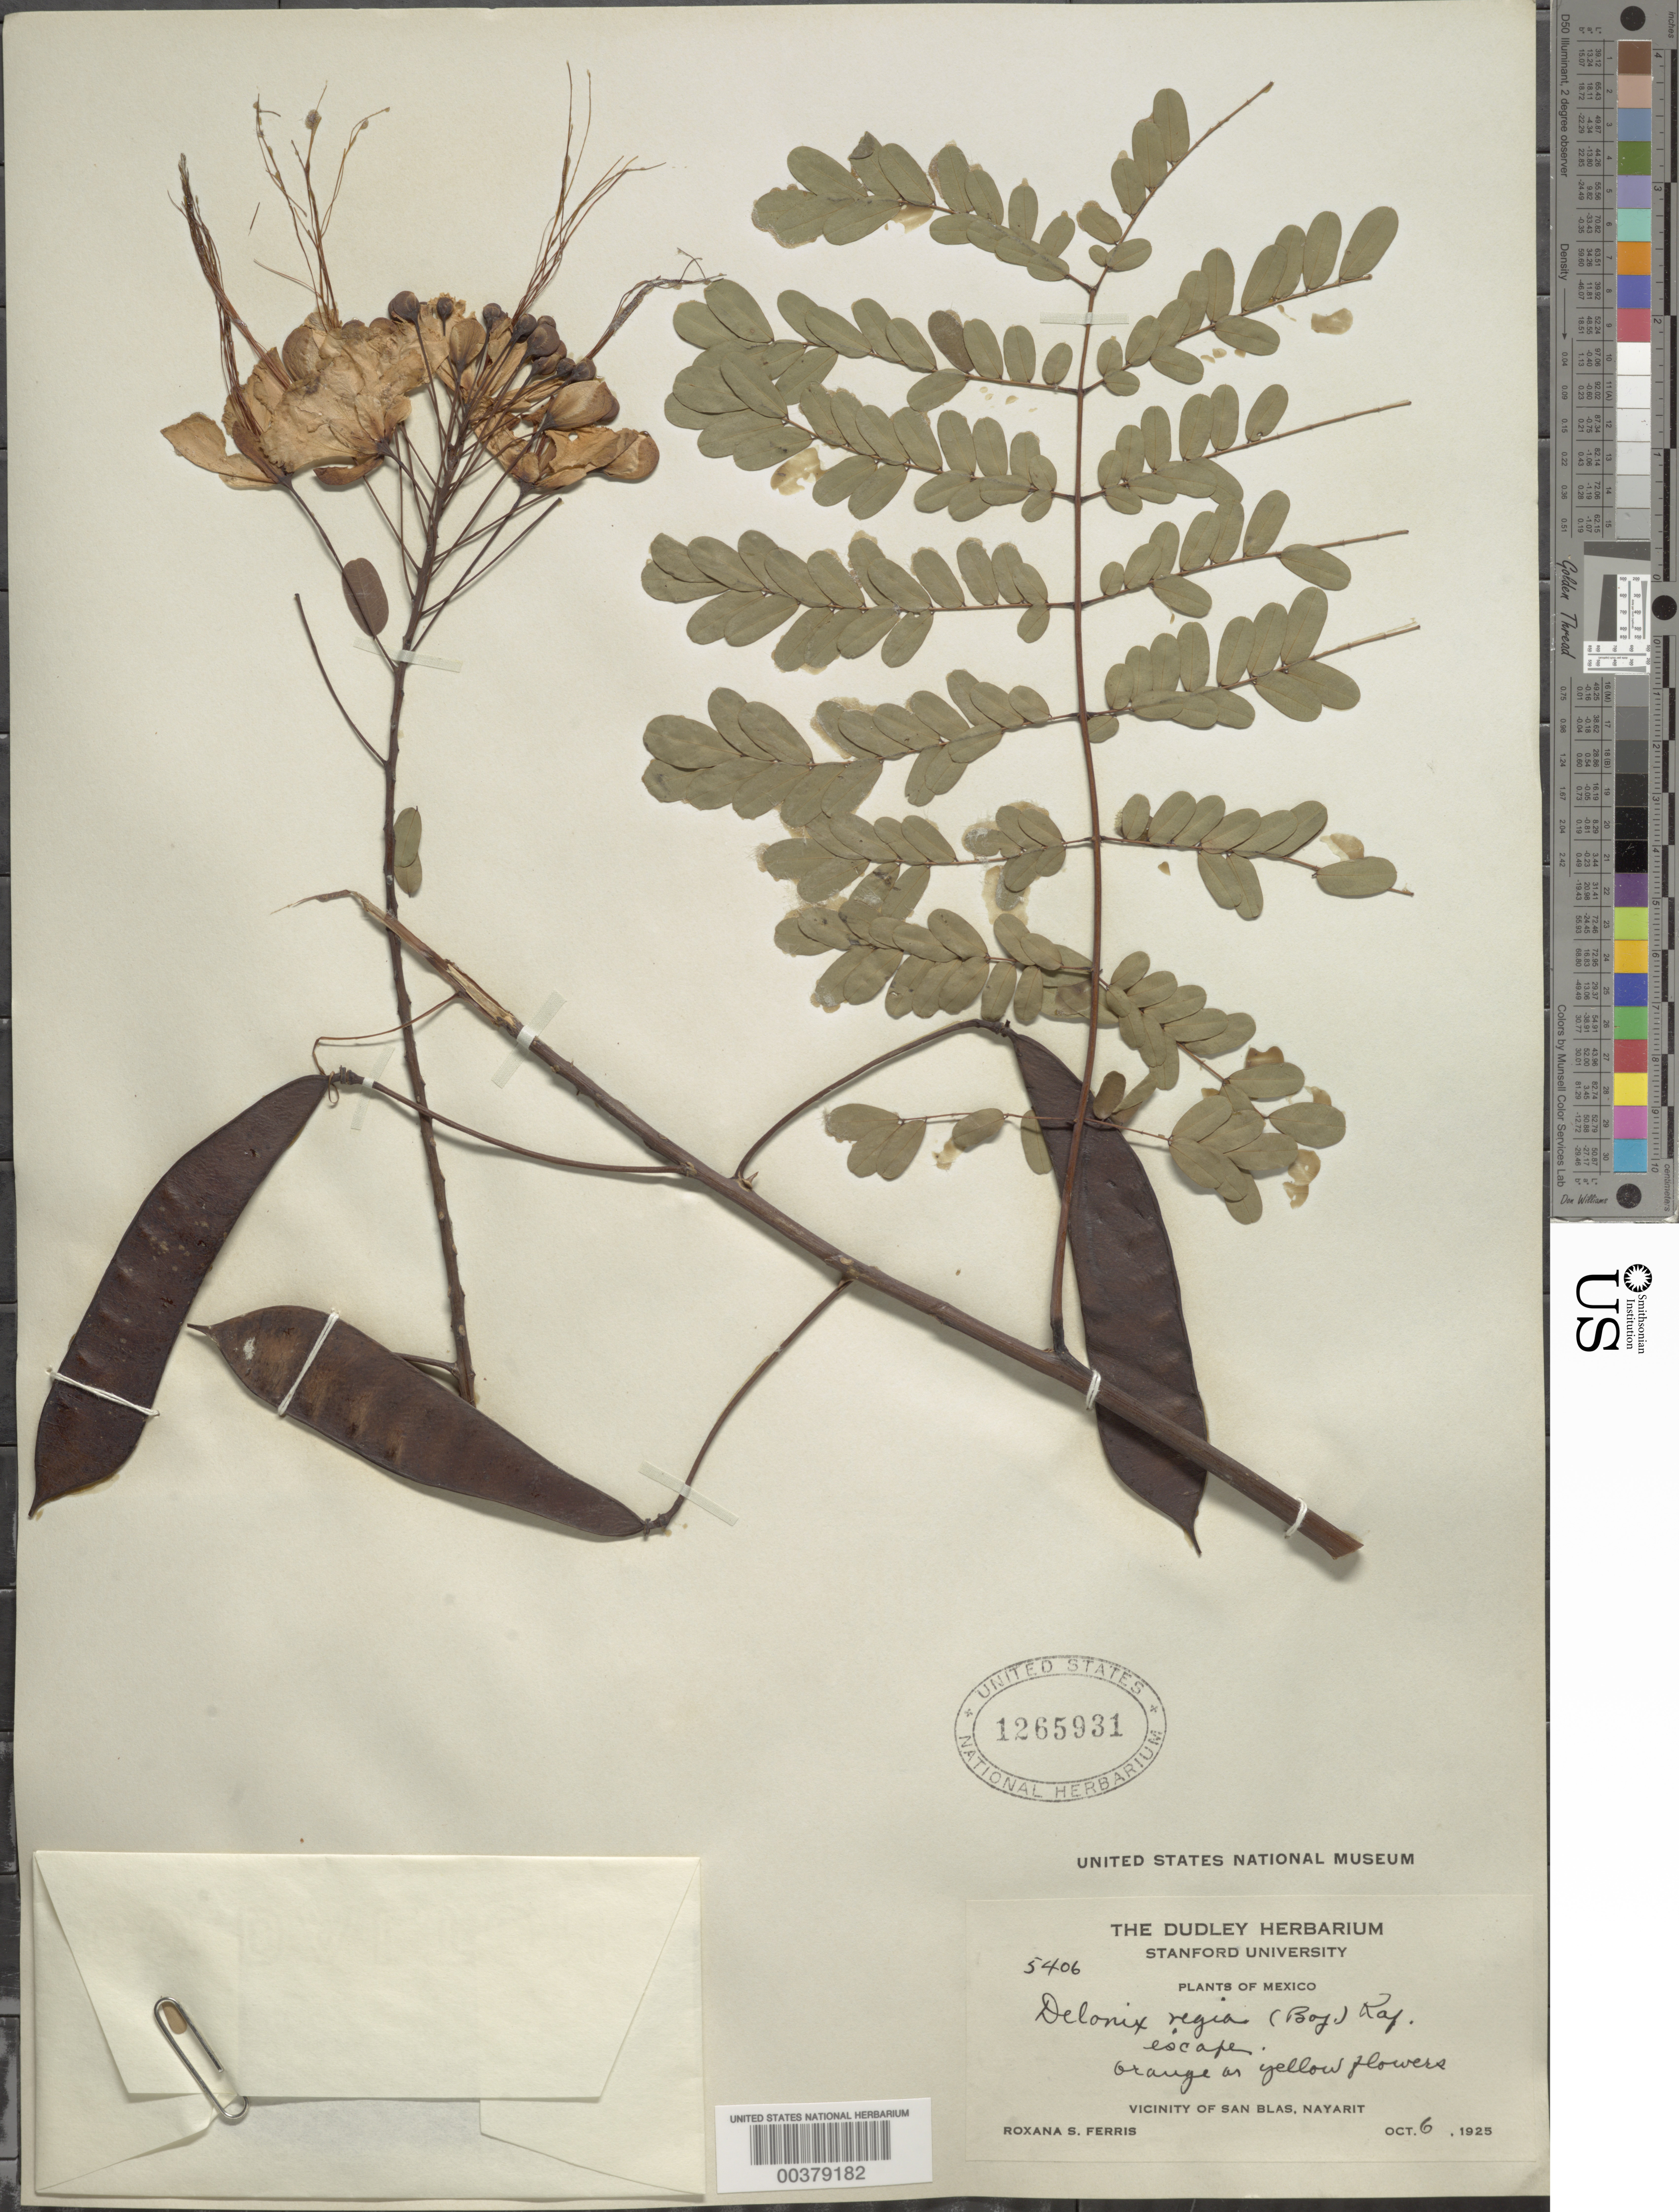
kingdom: Plantae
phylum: Tracheophyta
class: Magnoliopsida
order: Fabales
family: Fabaceae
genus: Caesalpinia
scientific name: Caesalpinia pulcherrima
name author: (L.) Sw.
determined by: Strong, Mark T., (BOT), Smithsonian Institution - National Museum of Natural History (UNITED STATES)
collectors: R. S. Ferris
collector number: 5406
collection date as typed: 06 Oct 1925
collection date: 1925-10-06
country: Mexico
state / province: Nayarit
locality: Vicinity of San Blas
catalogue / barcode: US 1265931